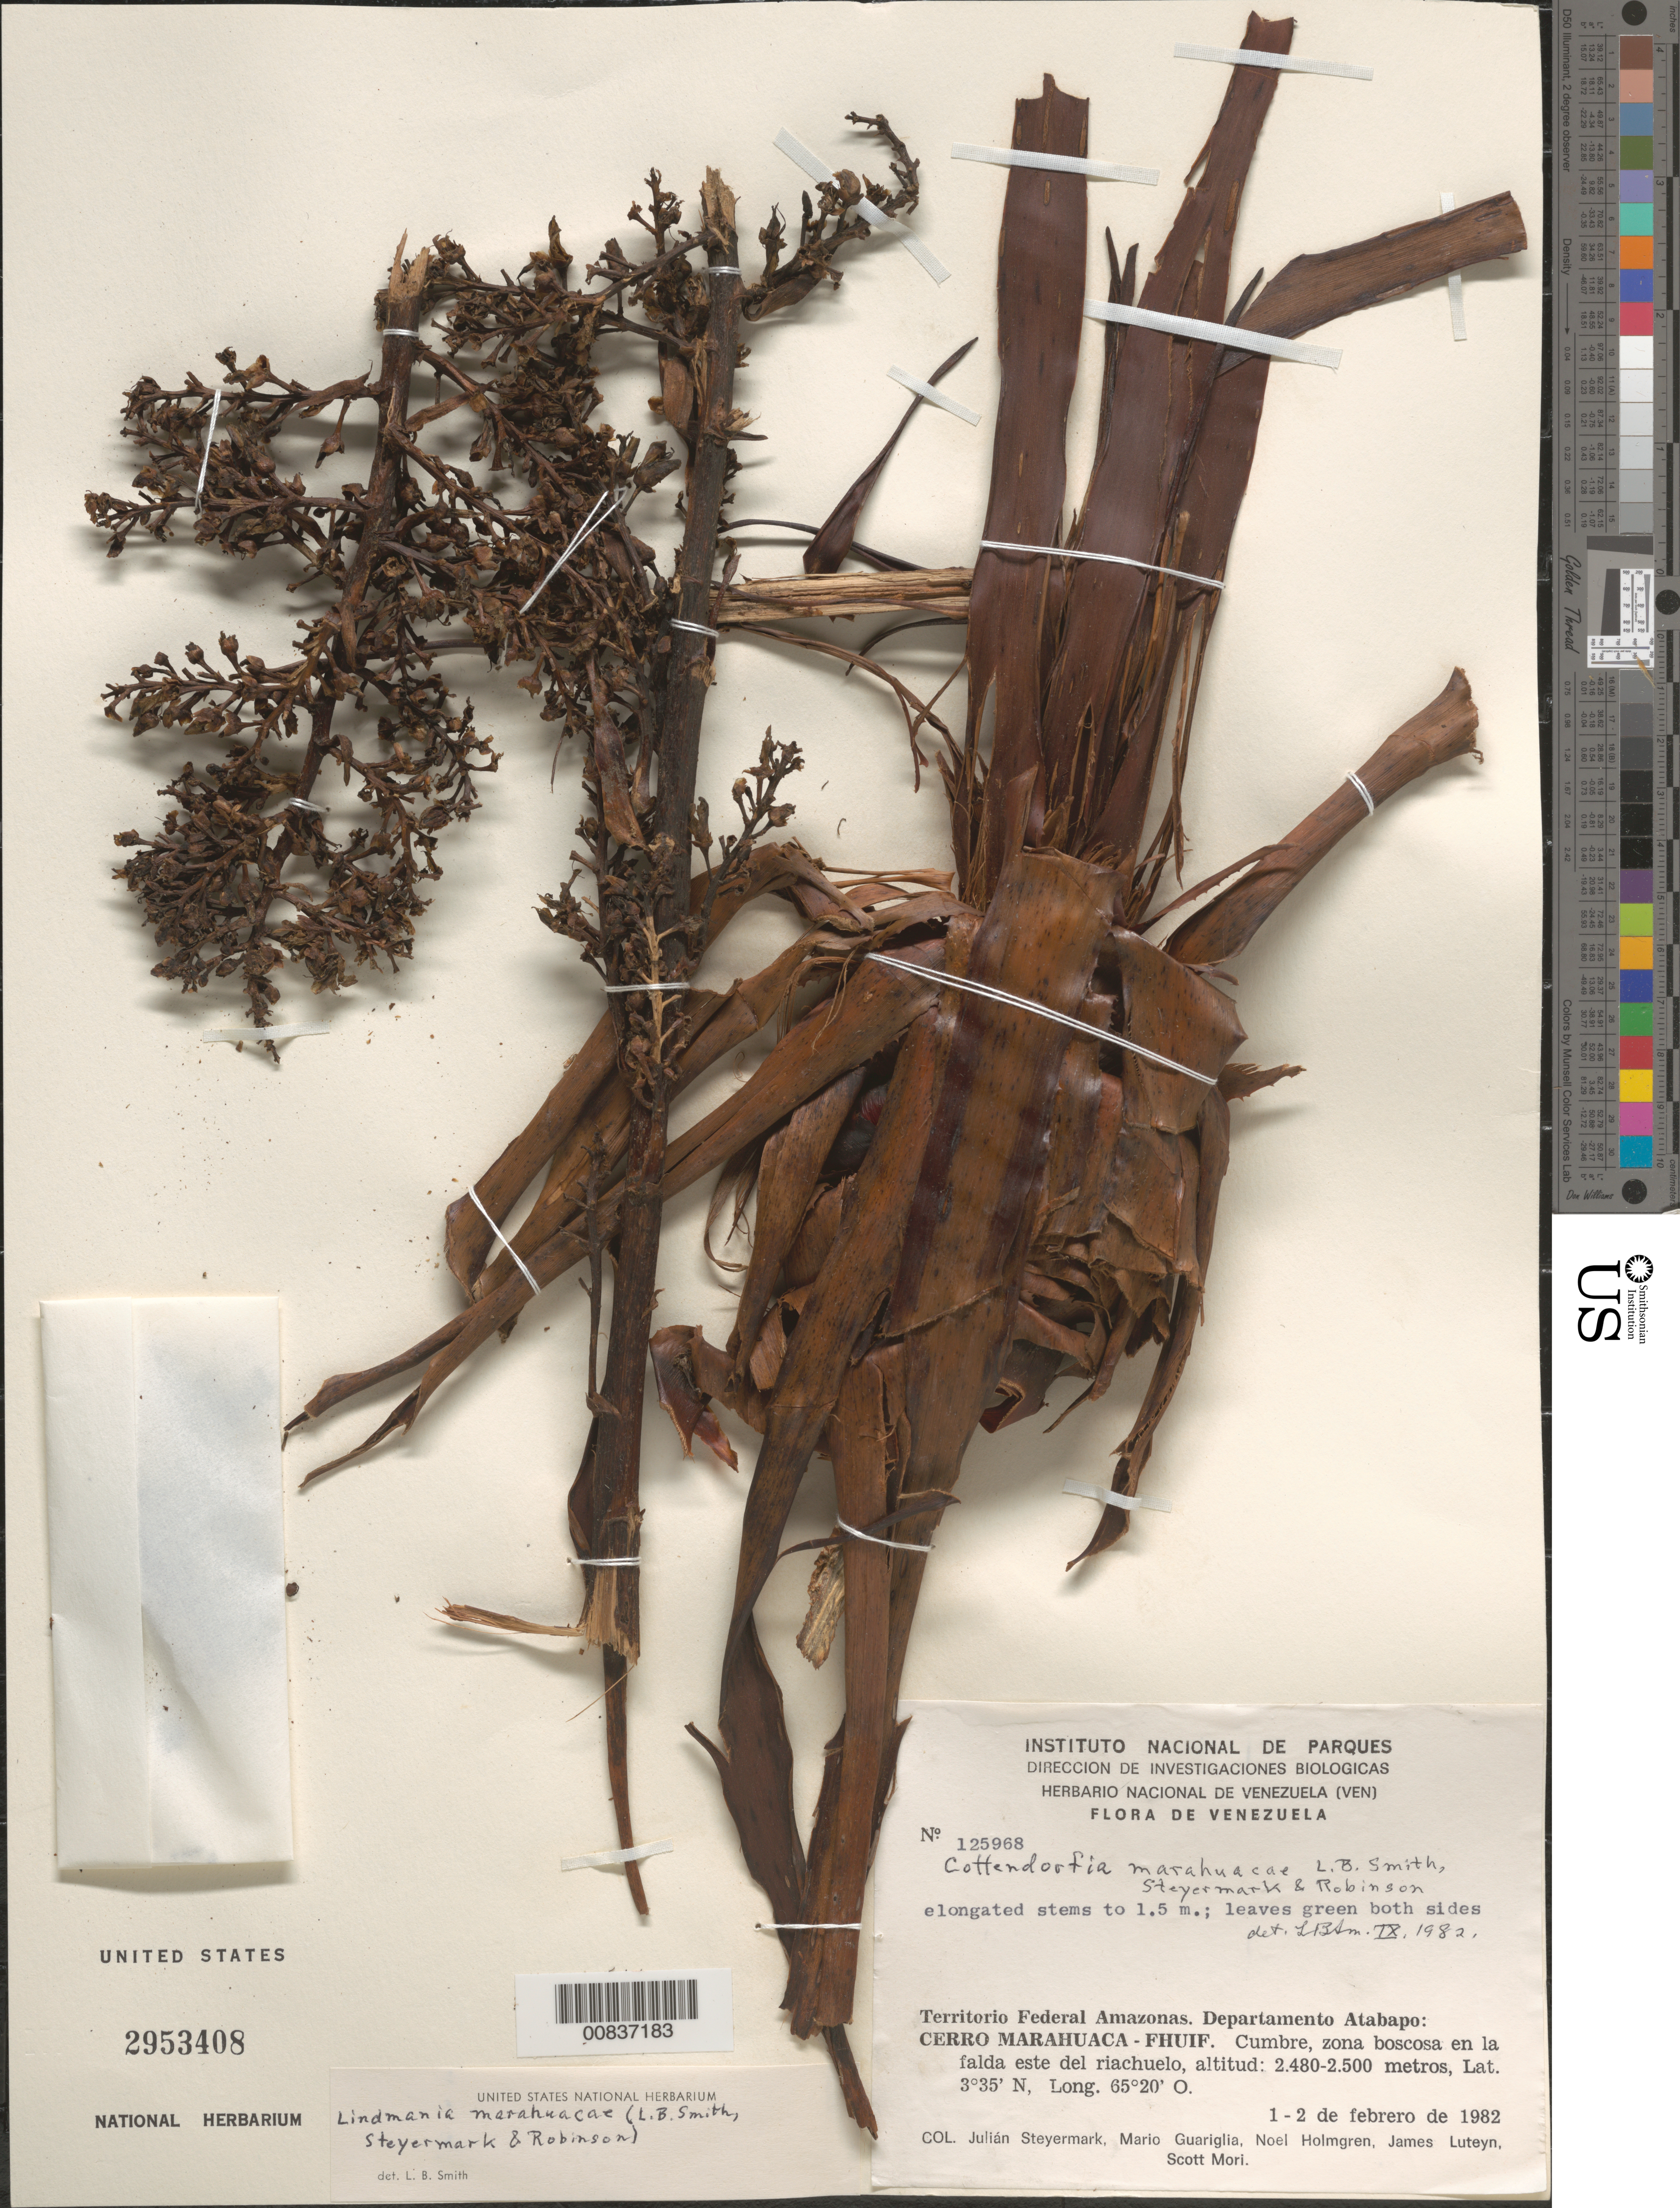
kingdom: Plantae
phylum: Tracheophyta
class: Liliopsida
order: Poales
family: Bromeliaceae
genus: Lindmania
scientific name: Lindmania marahuacae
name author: (L.B. Sm. et al.) L.B. Sm.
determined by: Smith, Lyman B., (US), NMNH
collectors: J. Steyermark, M. Guariglia P., N. H. Holmgren, J. L. Luteyn & S. Mori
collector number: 125968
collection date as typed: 1-Feb-82 to 2-Feb-82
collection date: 1982-02-01/1982-02-02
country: Venezuela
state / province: Amazonas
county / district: Atabapo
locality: Cerro Marahuaca - FHUIF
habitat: Cumbre, zona boscosa en la falda este del riachuelo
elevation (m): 2480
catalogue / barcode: US 2953408